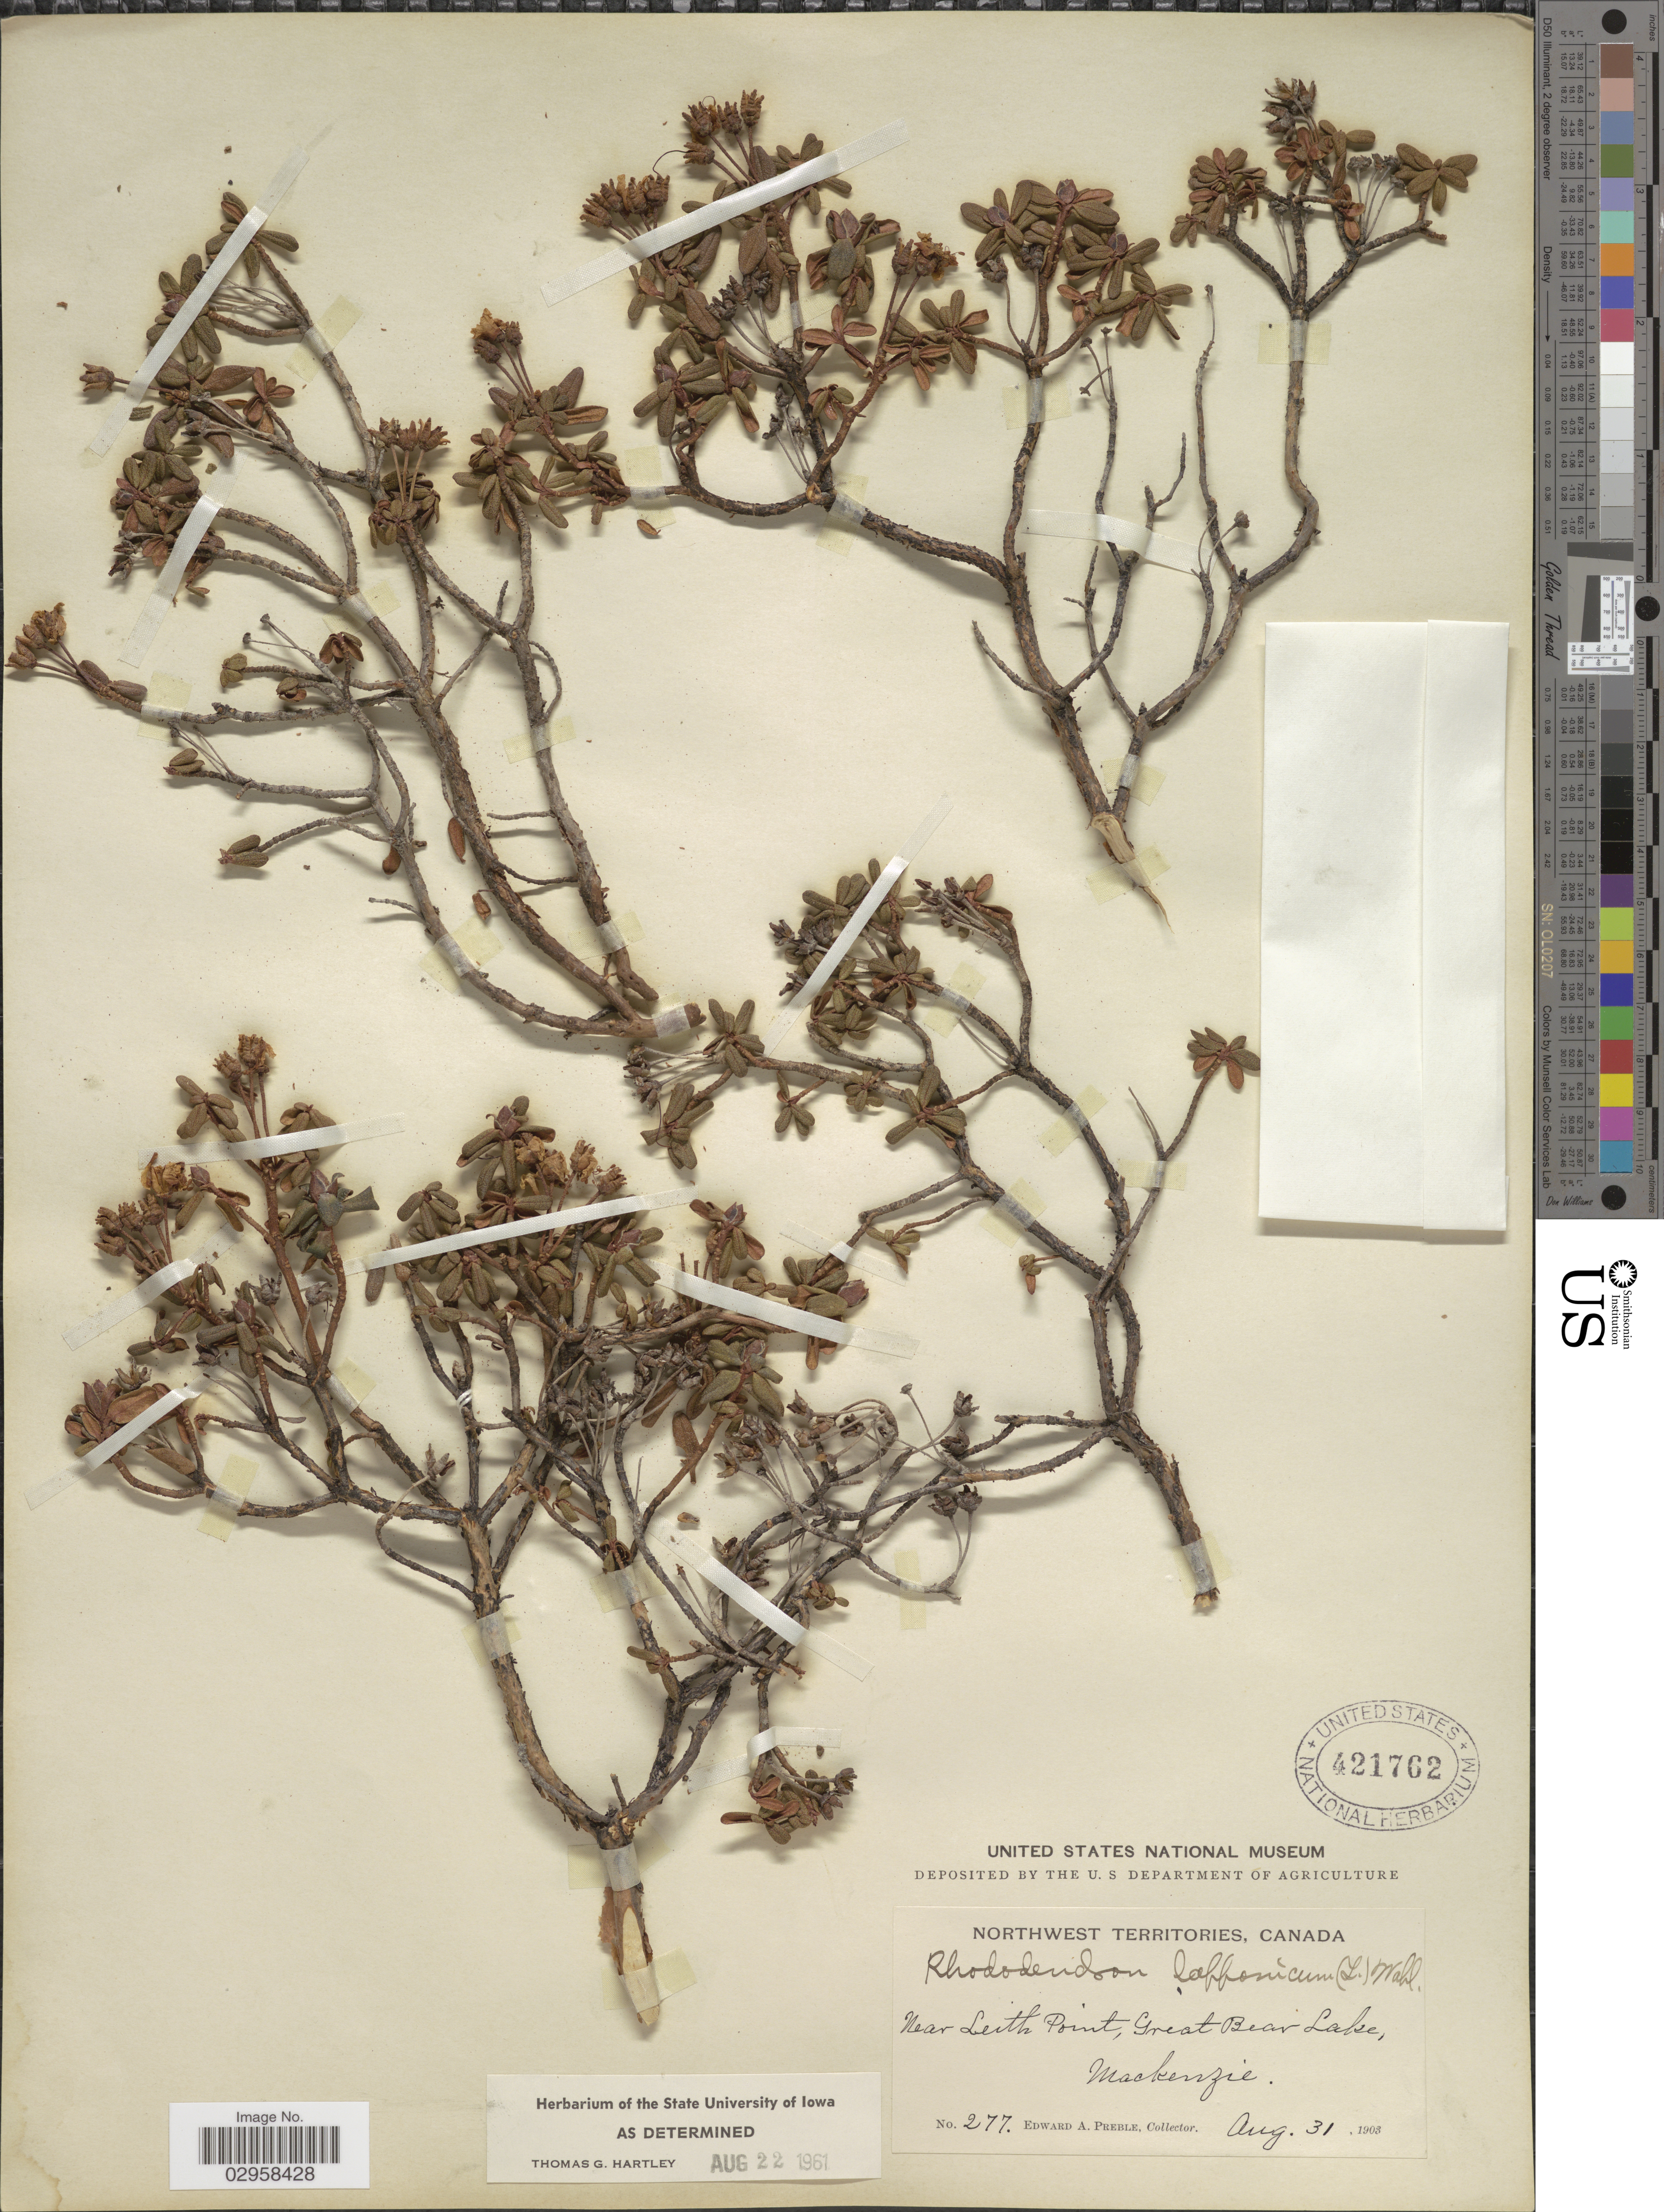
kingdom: Plantae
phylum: Tracheophyta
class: Magnoliopsida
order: Ericales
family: Ericaceae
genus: Rhododendron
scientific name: Rhododendron lapponicum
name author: (L.) Wahlenb.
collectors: E. Preble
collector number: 277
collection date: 1903-08-31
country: Canada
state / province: Northwest Territories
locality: Near Leith Point, Great Bear Lake, Mackenzie.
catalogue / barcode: US 421762